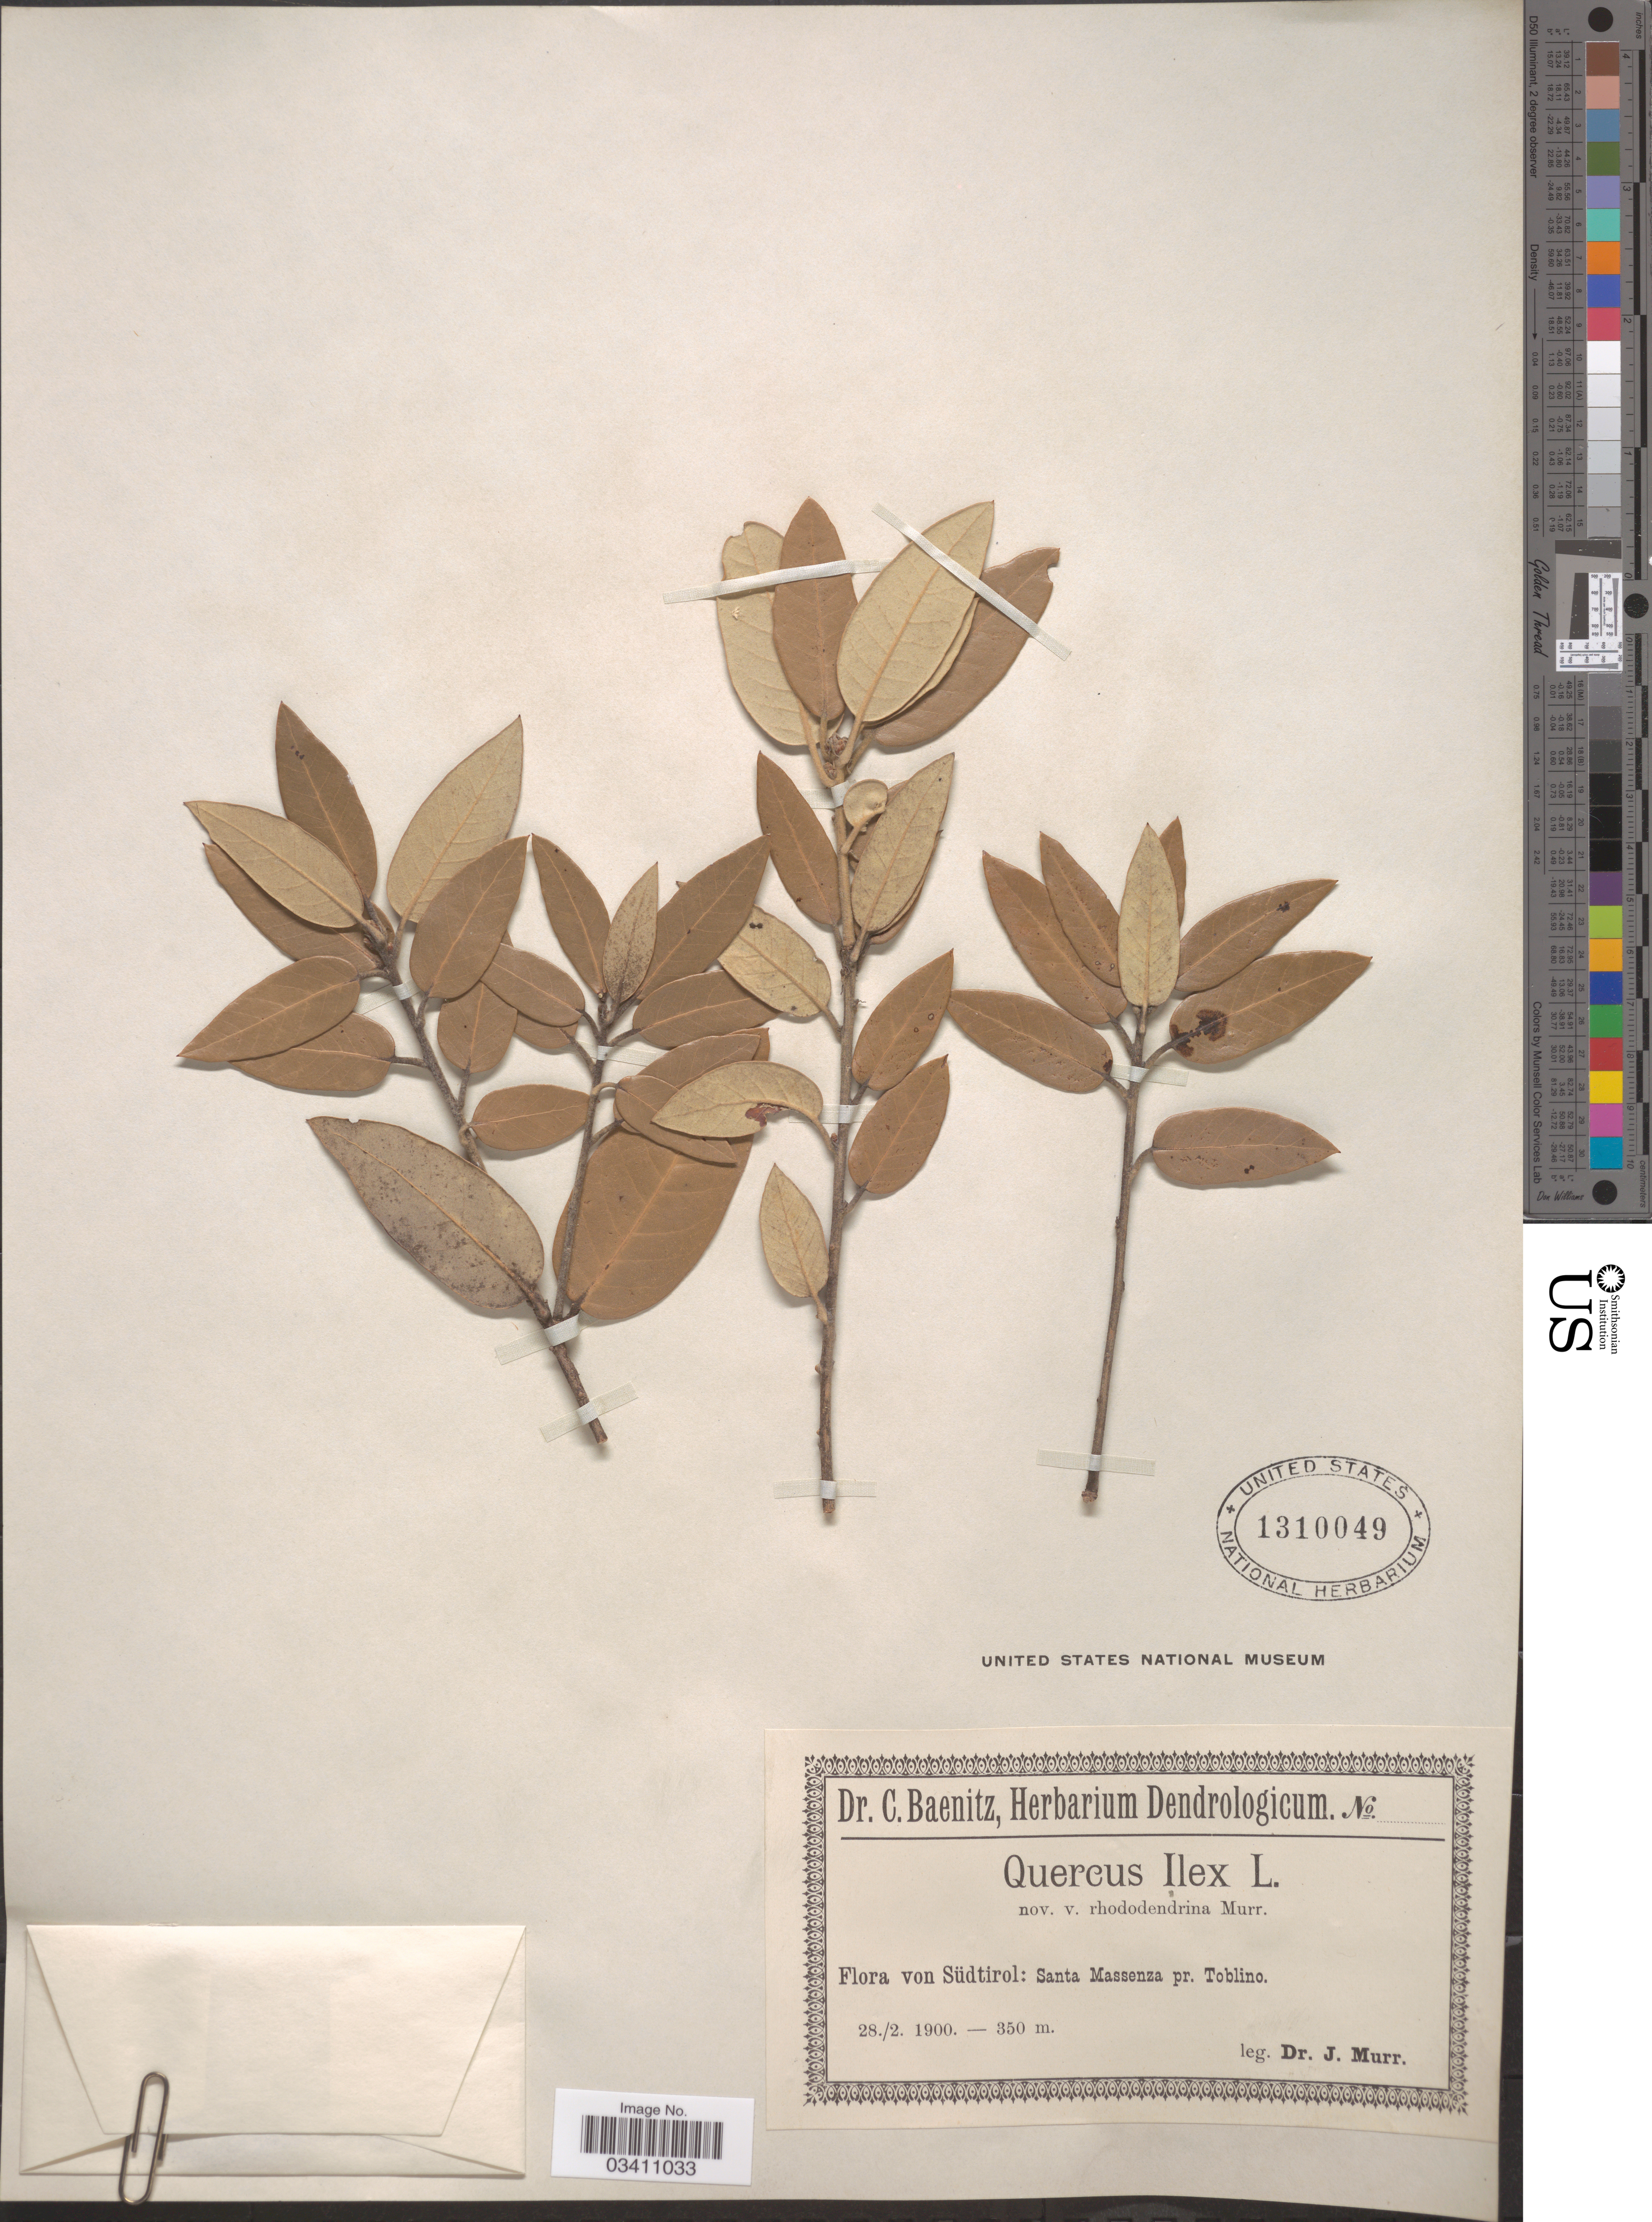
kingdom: Plantae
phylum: Tracheophyta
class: Magnoliopsida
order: Fagales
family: Fagaceae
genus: Quercus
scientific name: Quercus ilex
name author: Lour.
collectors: J. Murr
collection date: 1900-02-28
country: Italy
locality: Von Südtirol: Santa Massenza pr. Toblino.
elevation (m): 350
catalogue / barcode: US 1310049